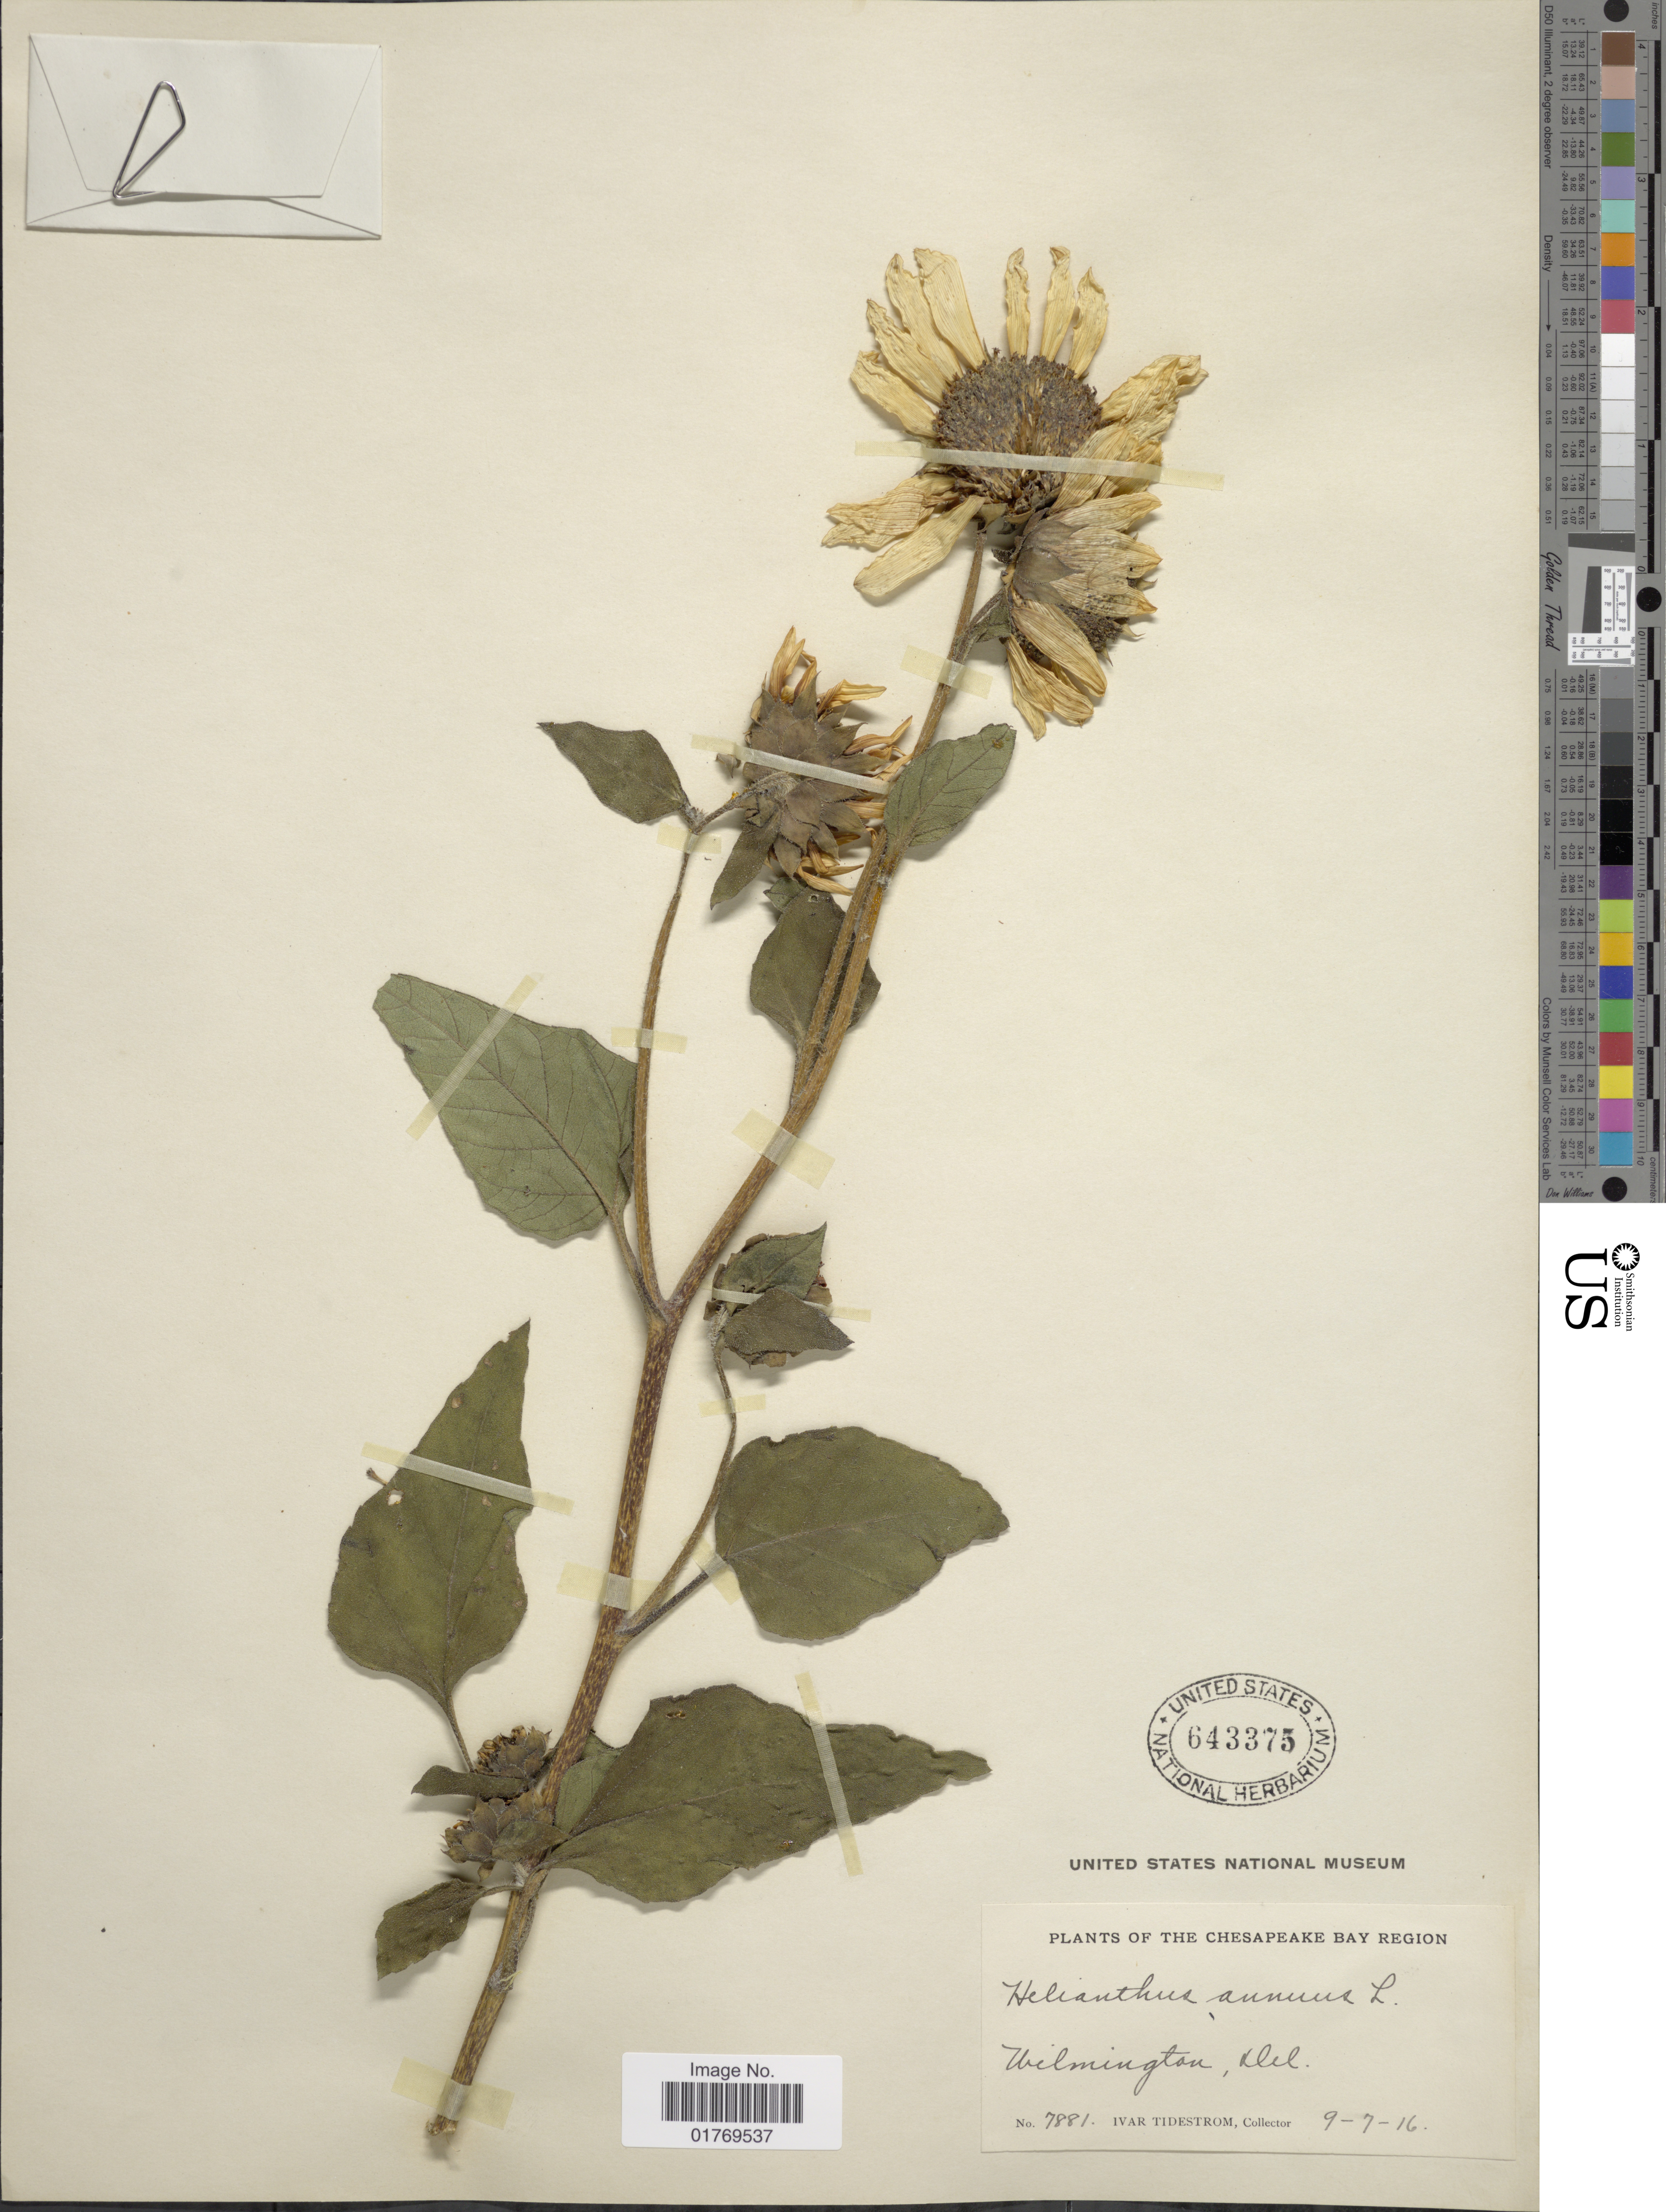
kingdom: Plantae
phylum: Tracheophyta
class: Magnoliopsida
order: Asterales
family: Asteraceae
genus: Helianthus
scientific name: Helianthus annuus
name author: L.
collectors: I. F. Tidestrom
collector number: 7881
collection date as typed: Transcribed d/m/y: 7/9/16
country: United States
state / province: Delaware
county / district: New Castle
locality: Chesapeake Bay Region. Wilmington, Del.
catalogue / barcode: US 643375